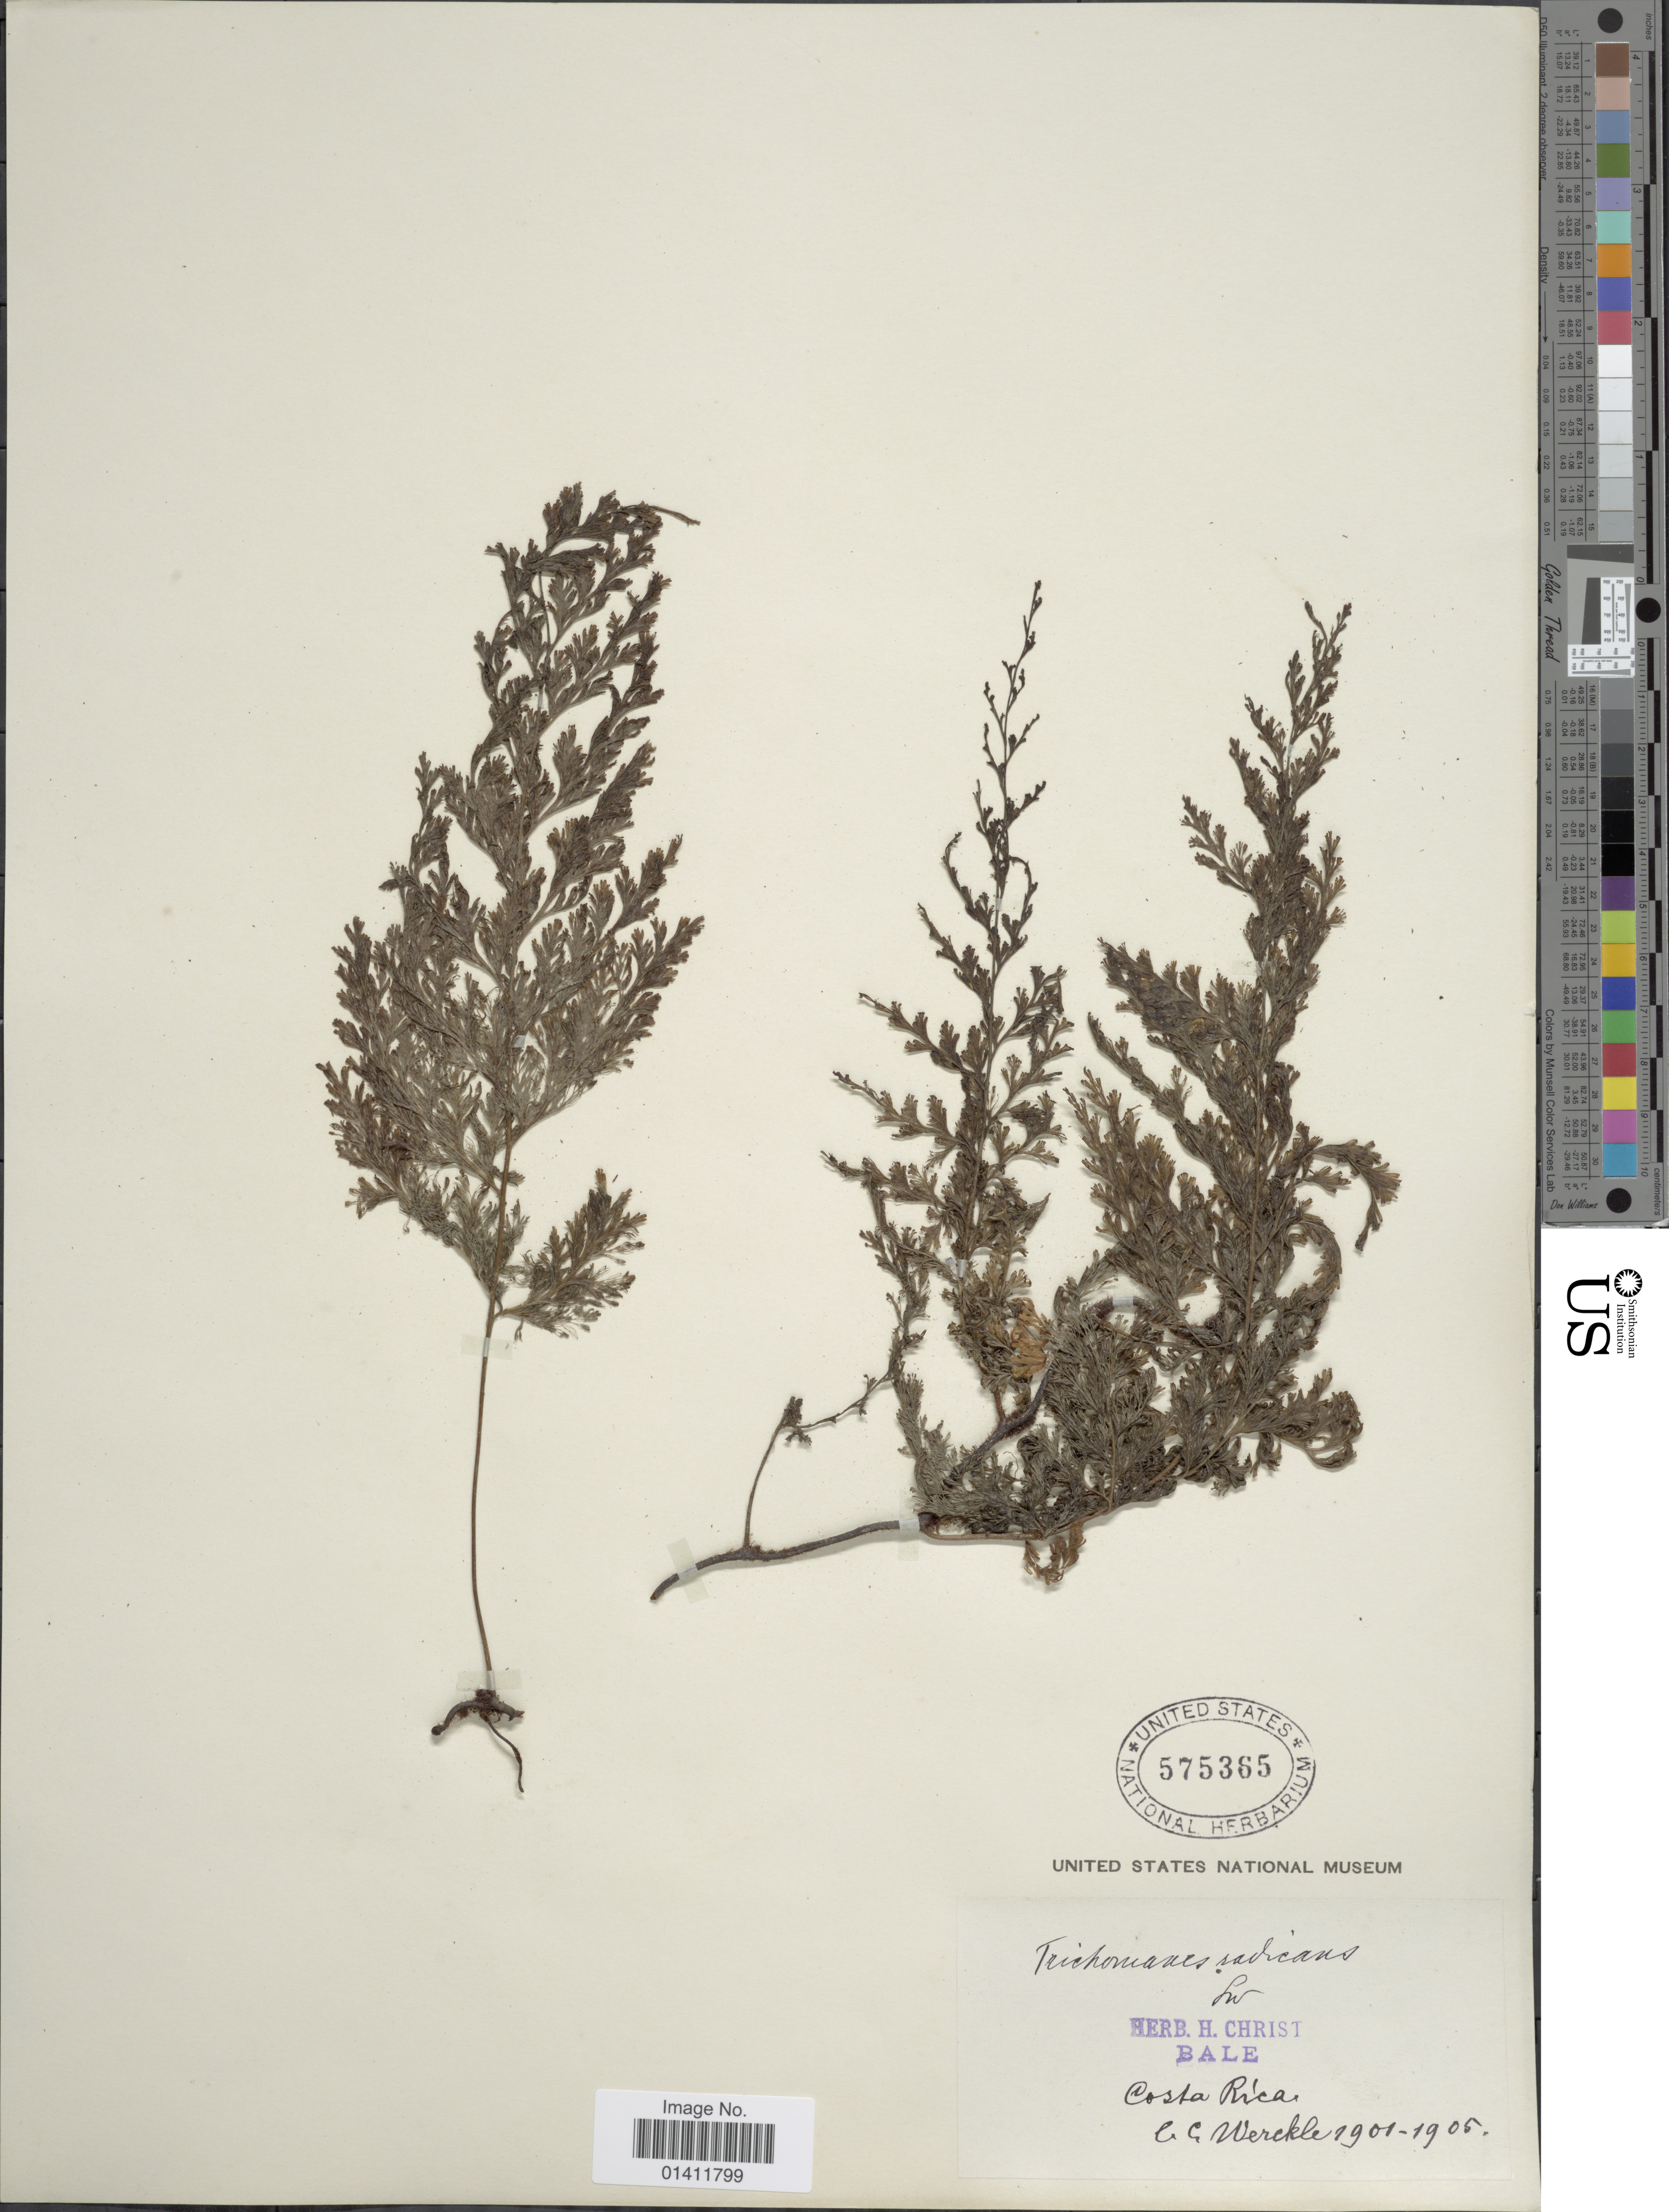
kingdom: Plantae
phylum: Tracheophyta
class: Polypodiopsida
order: Hymenophyllales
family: Hymenophyllaceae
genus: Vandenboschia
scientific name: Vandenboschia radicans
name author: (Sw.) Copel.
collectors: C. C Wercklé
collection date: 1901/1905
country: Costa Rica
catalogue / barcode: US 575365